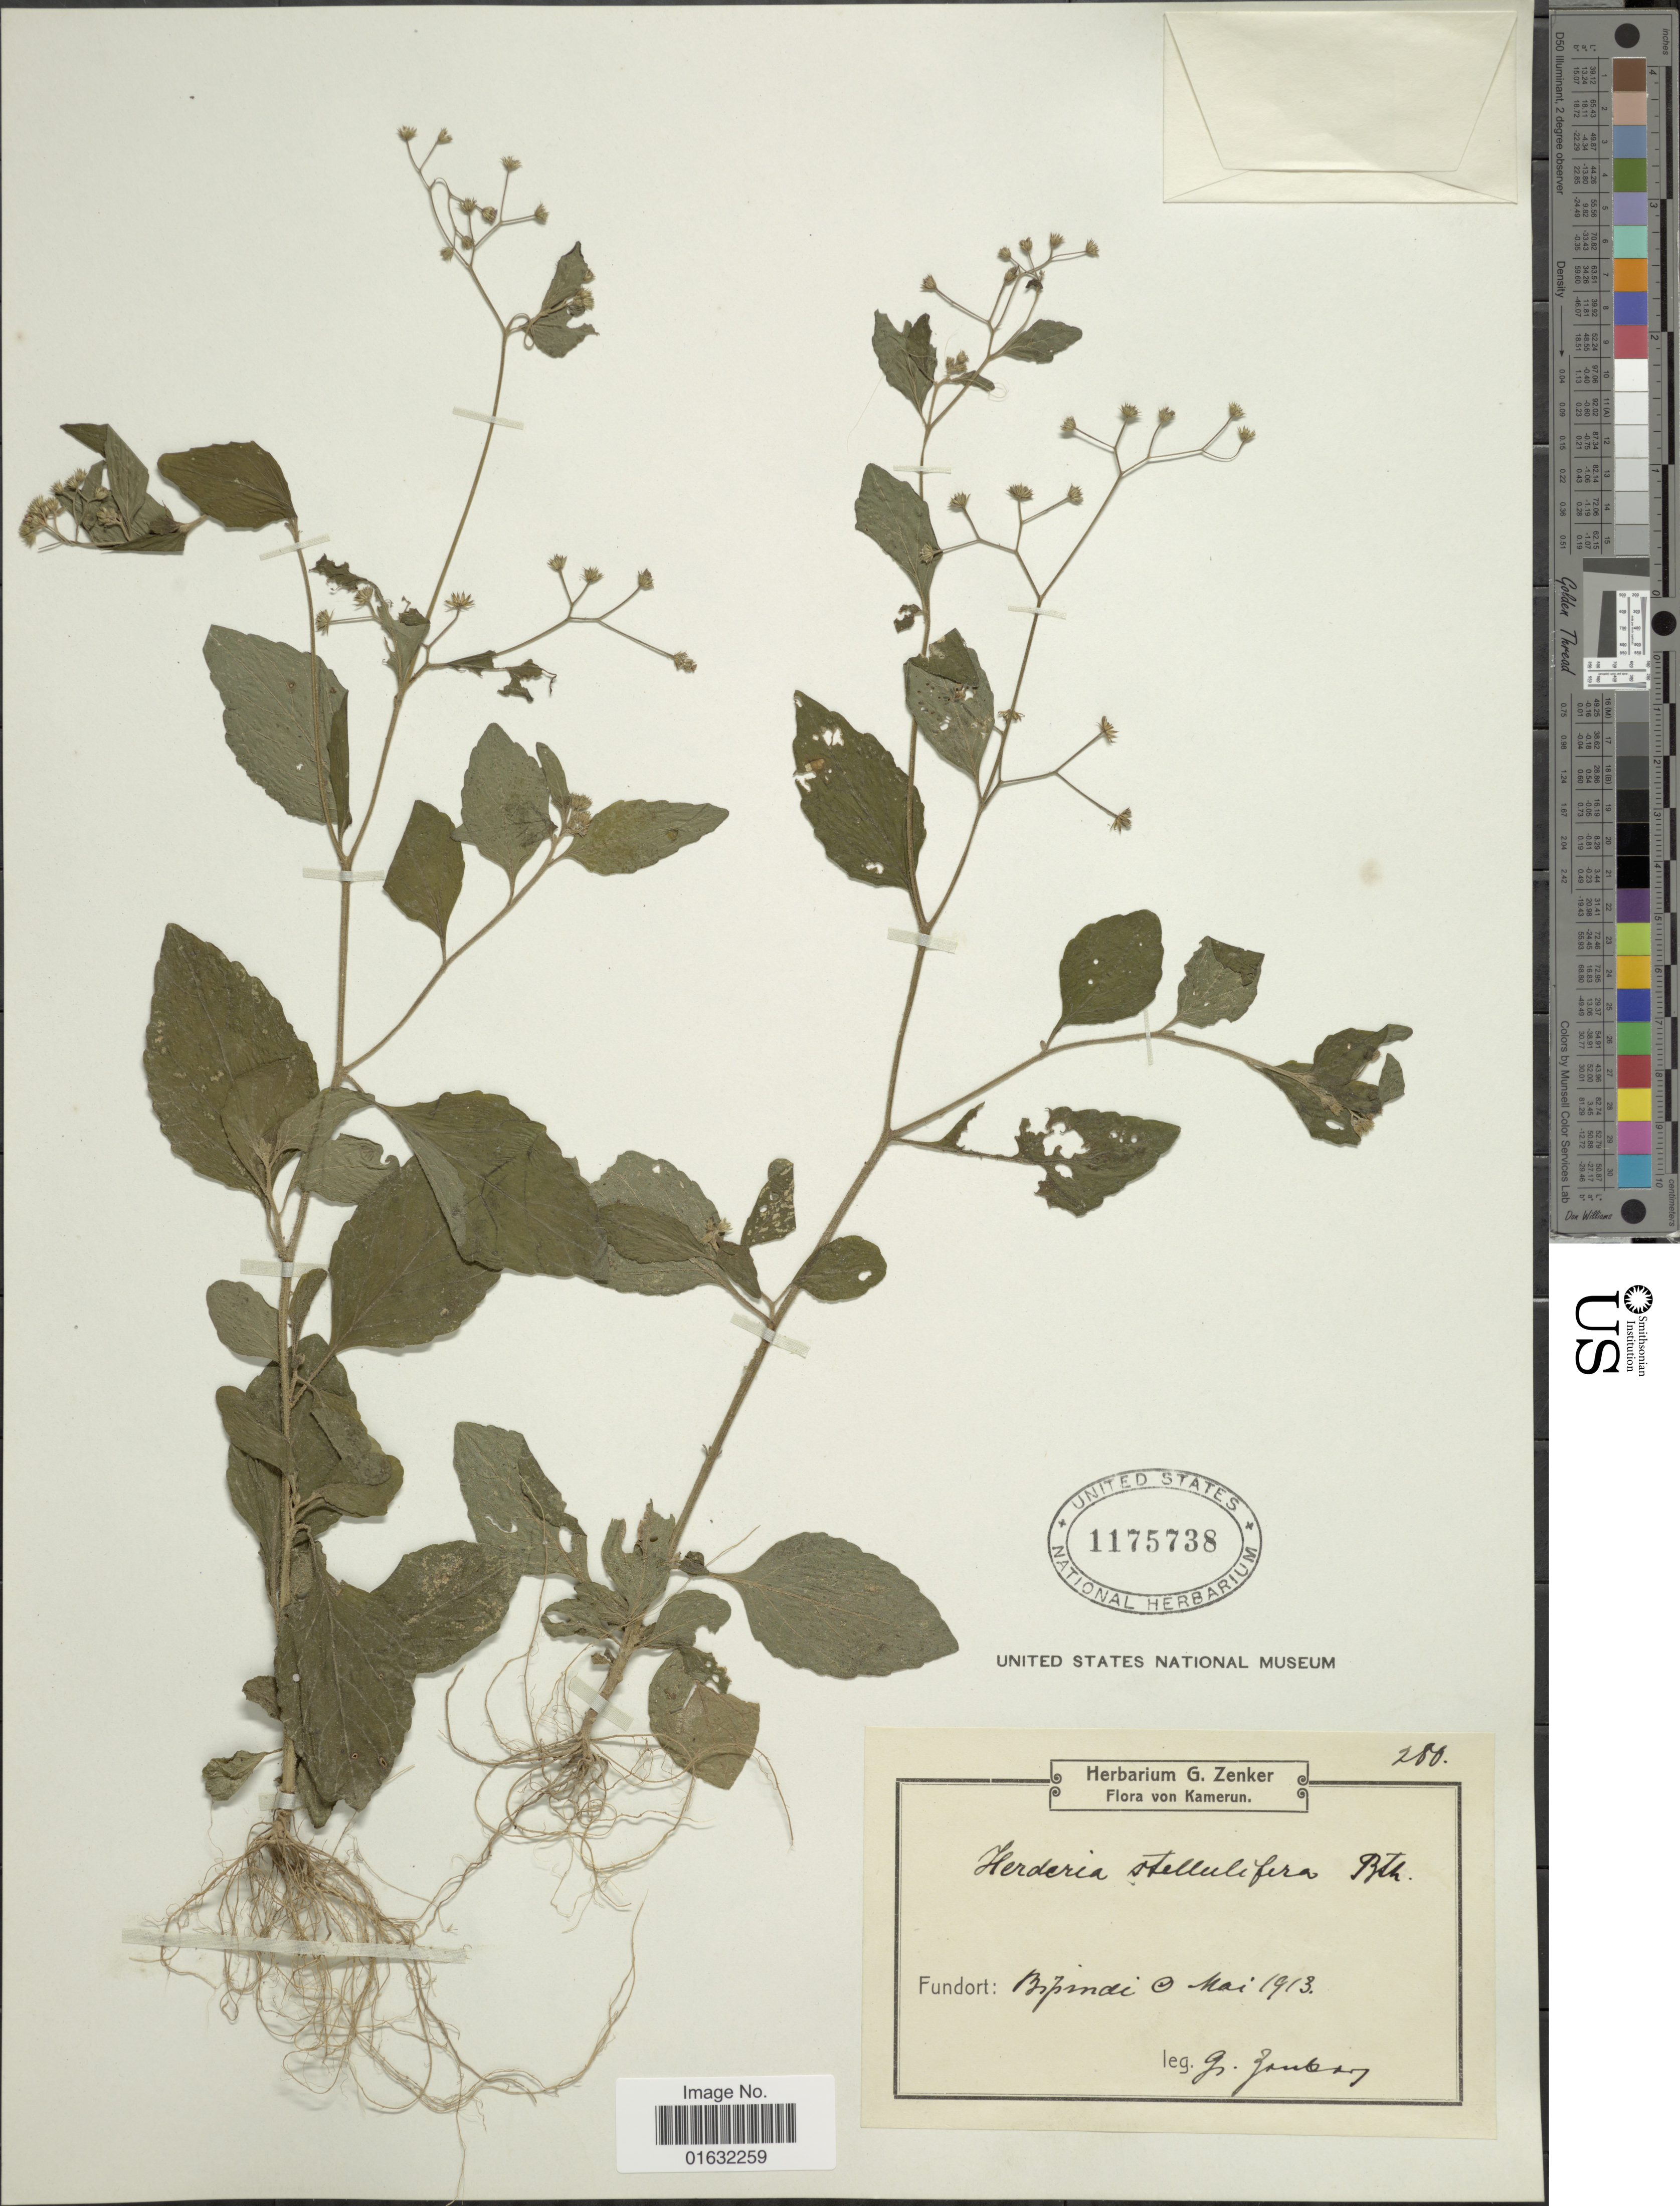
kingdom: Plantae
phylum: Tracheophyta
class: Magnoliopsida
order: Asterales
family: Asteraceae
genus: Cyanthillium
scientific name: Cyanthillium stelluliferum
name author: (Benth.) H. Rob.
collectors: G. A. Zenker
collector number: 200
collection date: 1913-05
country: Cameroon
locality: Fundort: Bipindi.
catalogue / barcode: US 1175738